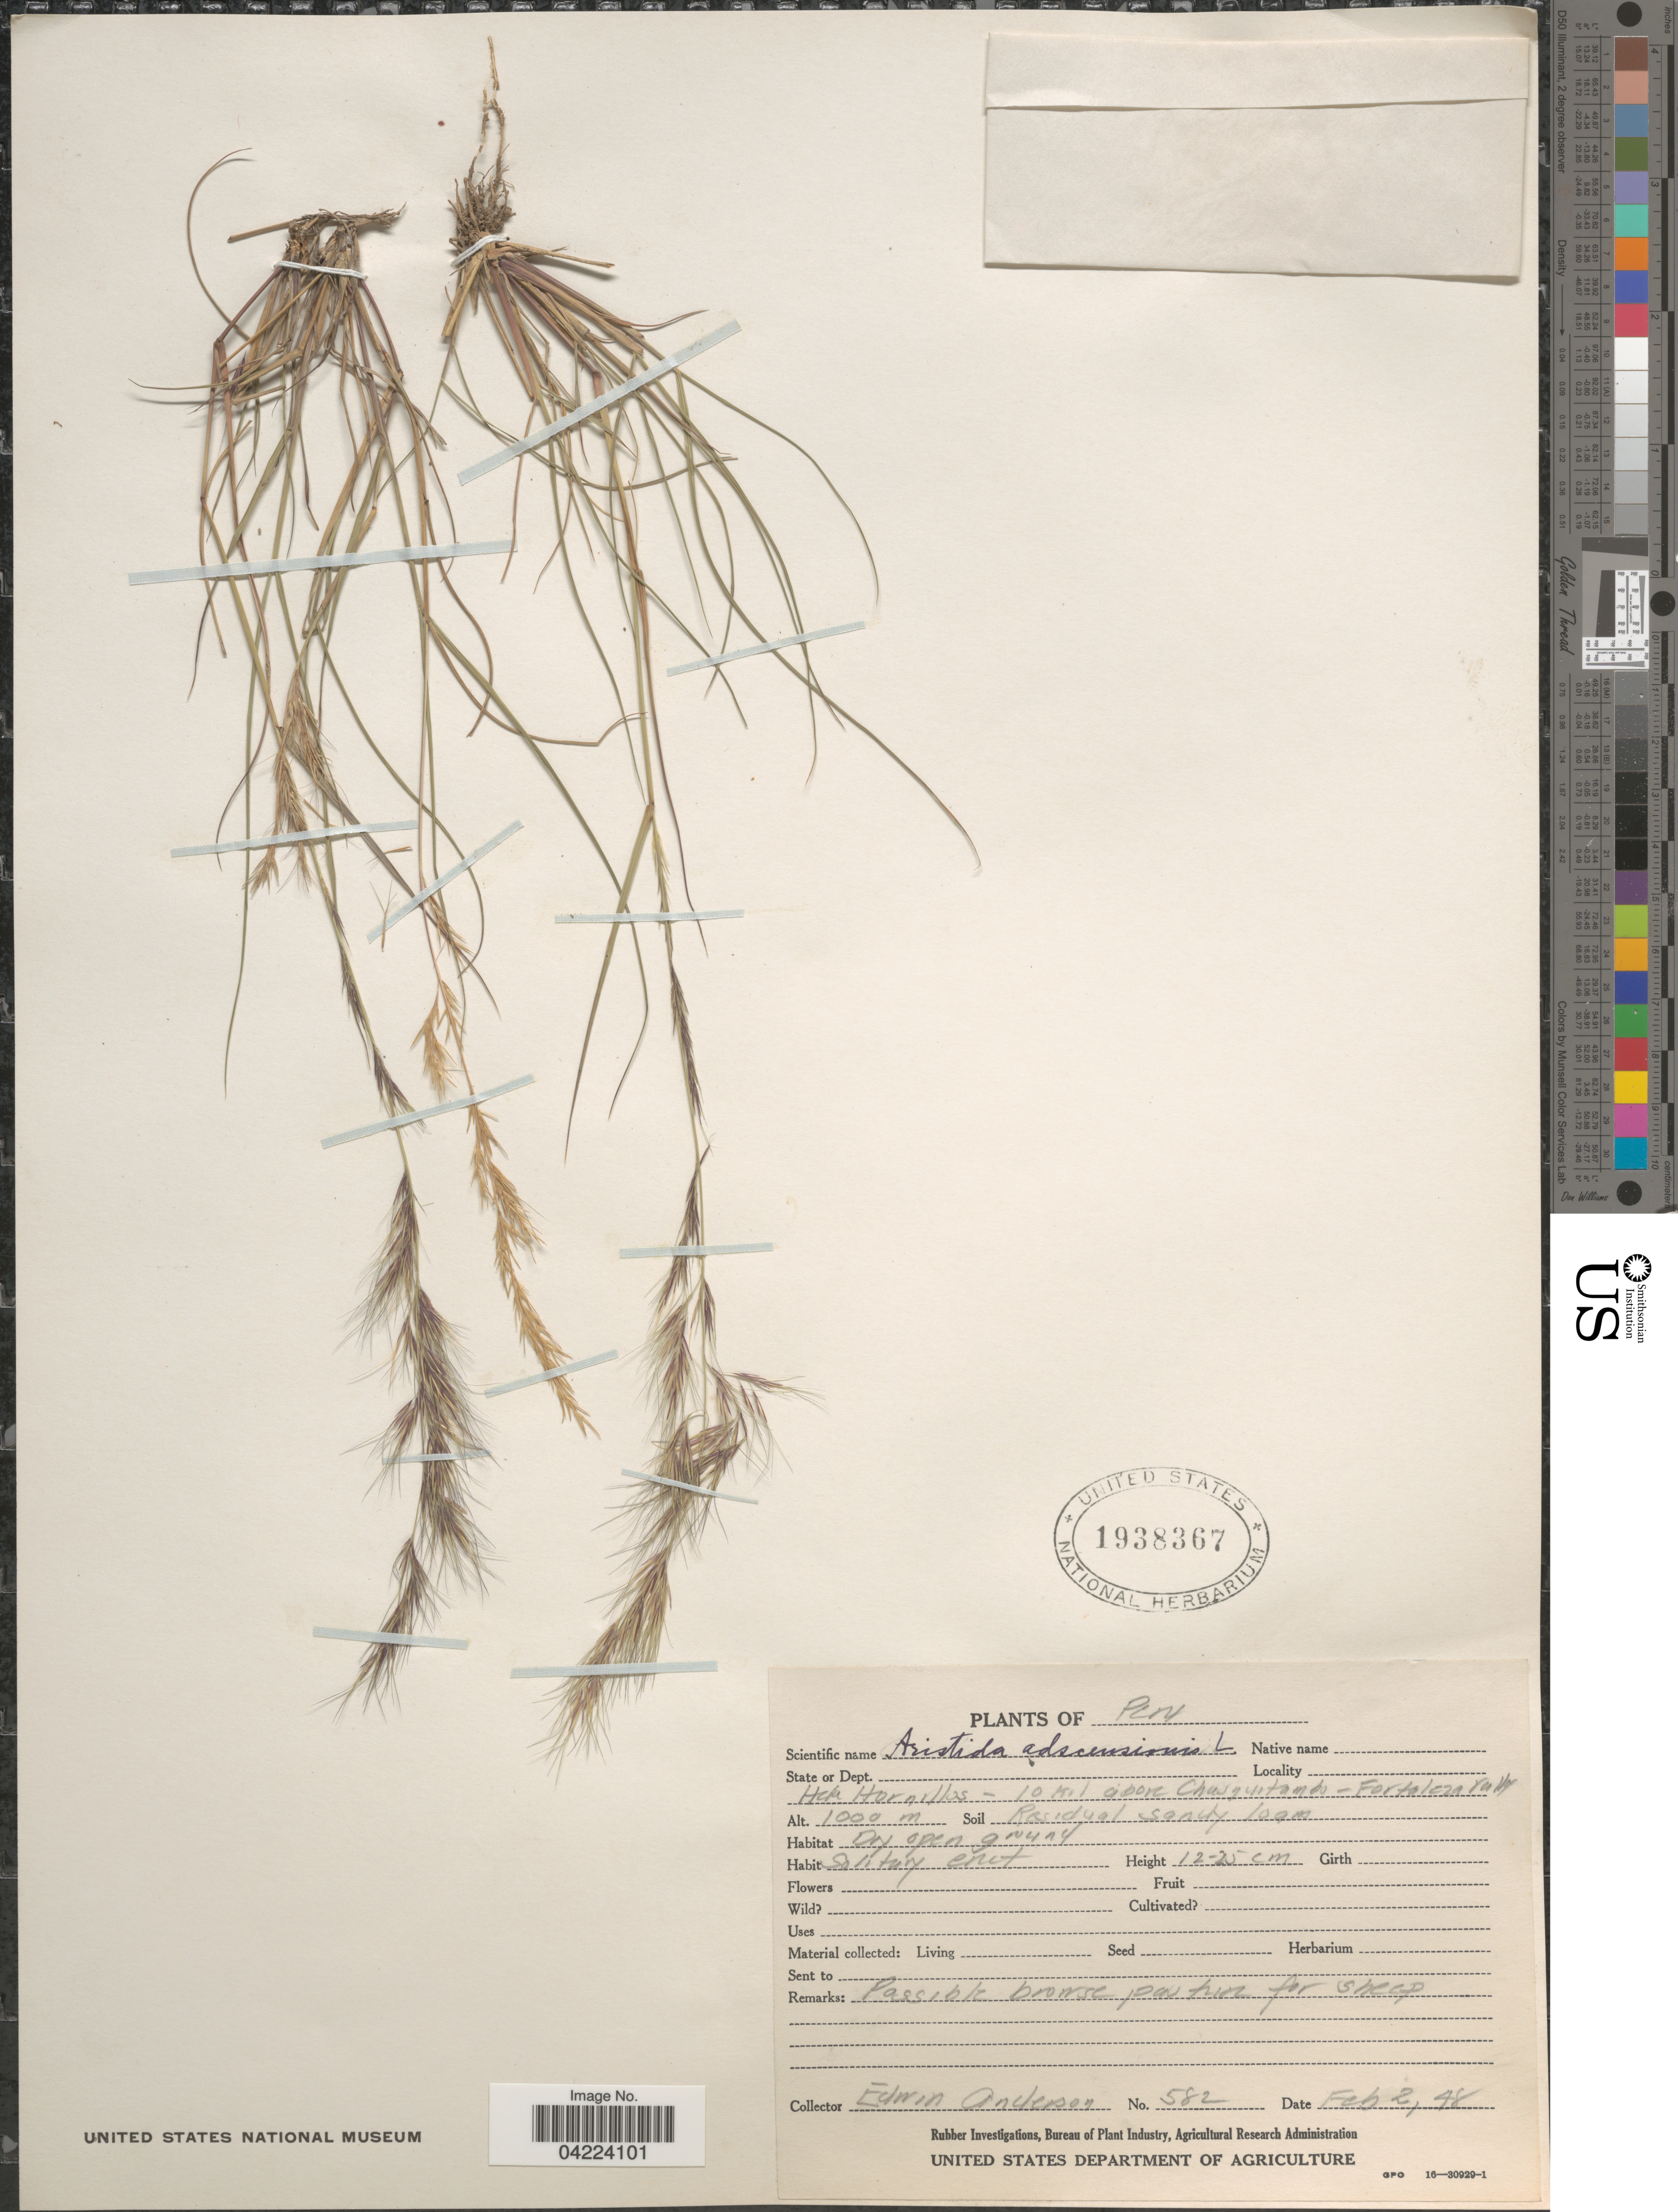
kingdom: Plantae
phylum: Tracheophyta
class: Liliopsida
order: Poales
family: Poaceae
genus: Aristida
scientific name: Aristida adscensionis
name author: L.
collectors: E. Anderson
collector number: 582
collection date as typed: Transcribed d/m/y: 2/2/48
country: Peru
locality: Hebr Hornillas - 10 kil above Chasquitambo - Fortaleza Valley.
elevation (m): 1000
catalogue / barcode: US 1938367